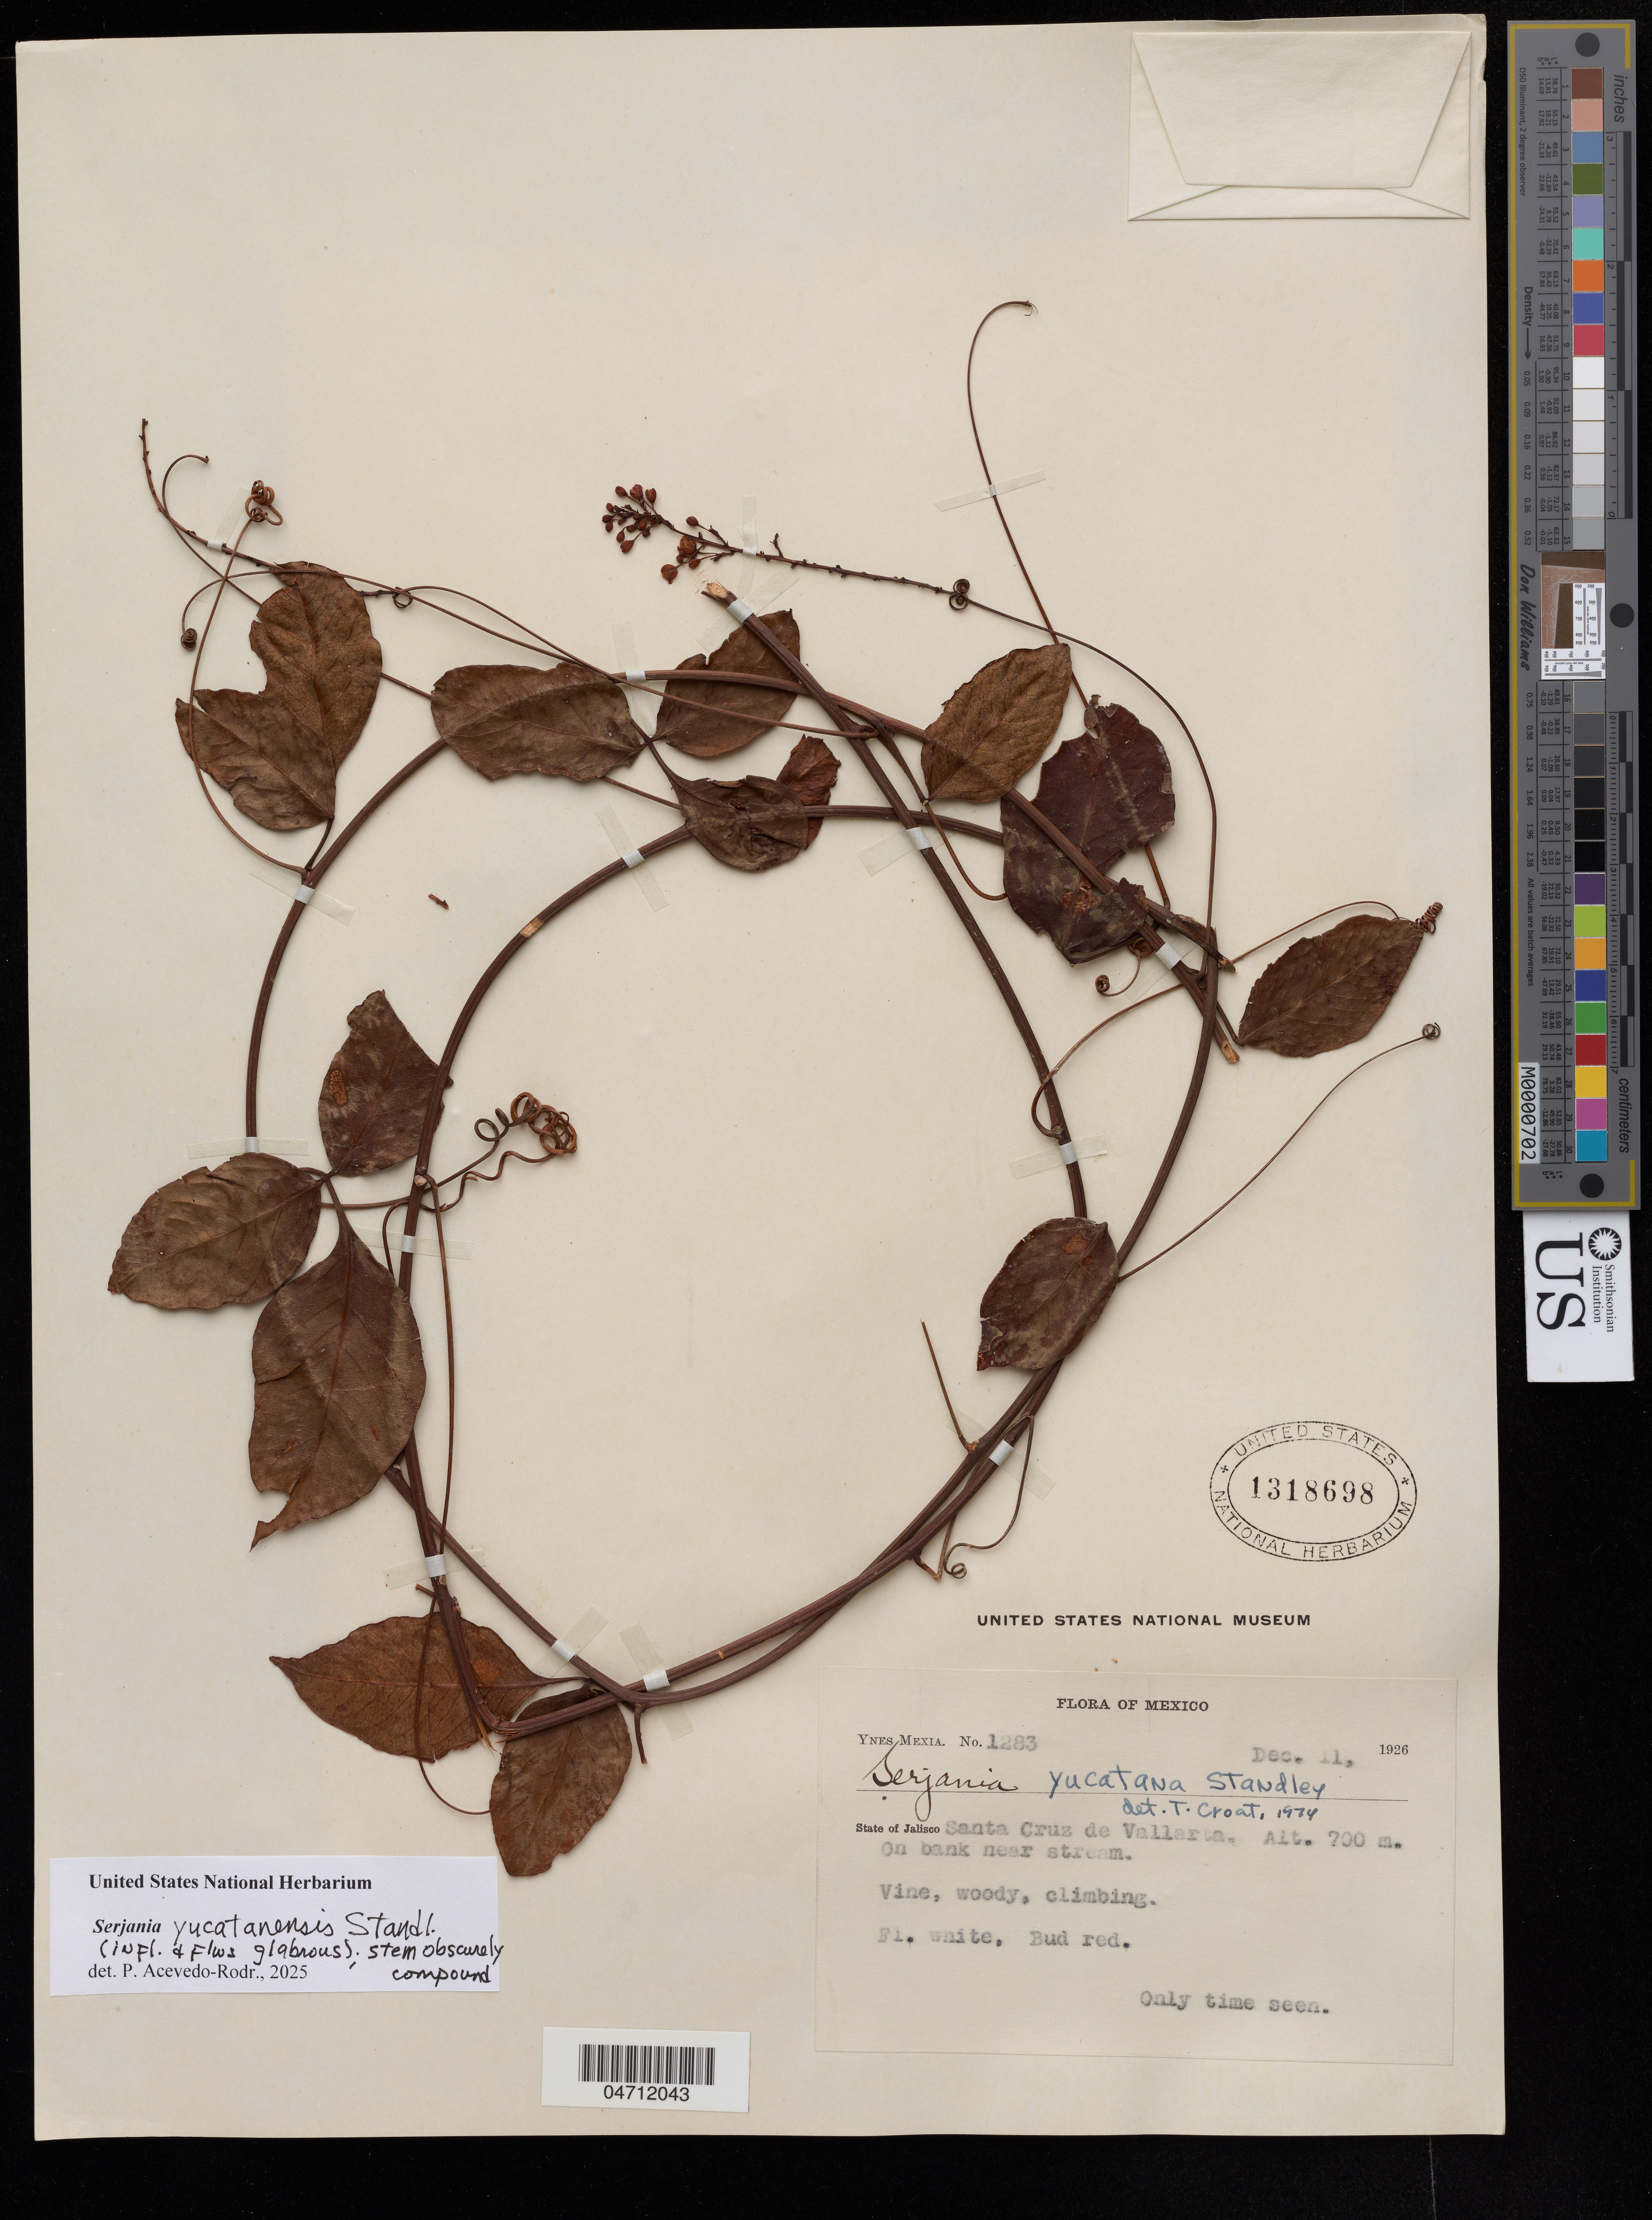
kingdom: Plantae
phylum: Tracheophyta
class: Magnoliopsida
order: Sapindales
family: Sapindaceae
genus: Serjania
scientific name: Serjania yucatanensis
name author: Standl.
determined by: Acevedo-Rodriguez, P., (US), Smithsonian Institution - National Museum of Natural History (UNITED STATES)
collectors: Y. Mexia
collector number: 1283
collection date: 1926-12-11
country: Mexico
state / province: Jalisco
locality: Santa Cruz de Vallarta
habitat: On bank near stream.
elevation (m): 700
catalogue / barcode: US 1318698